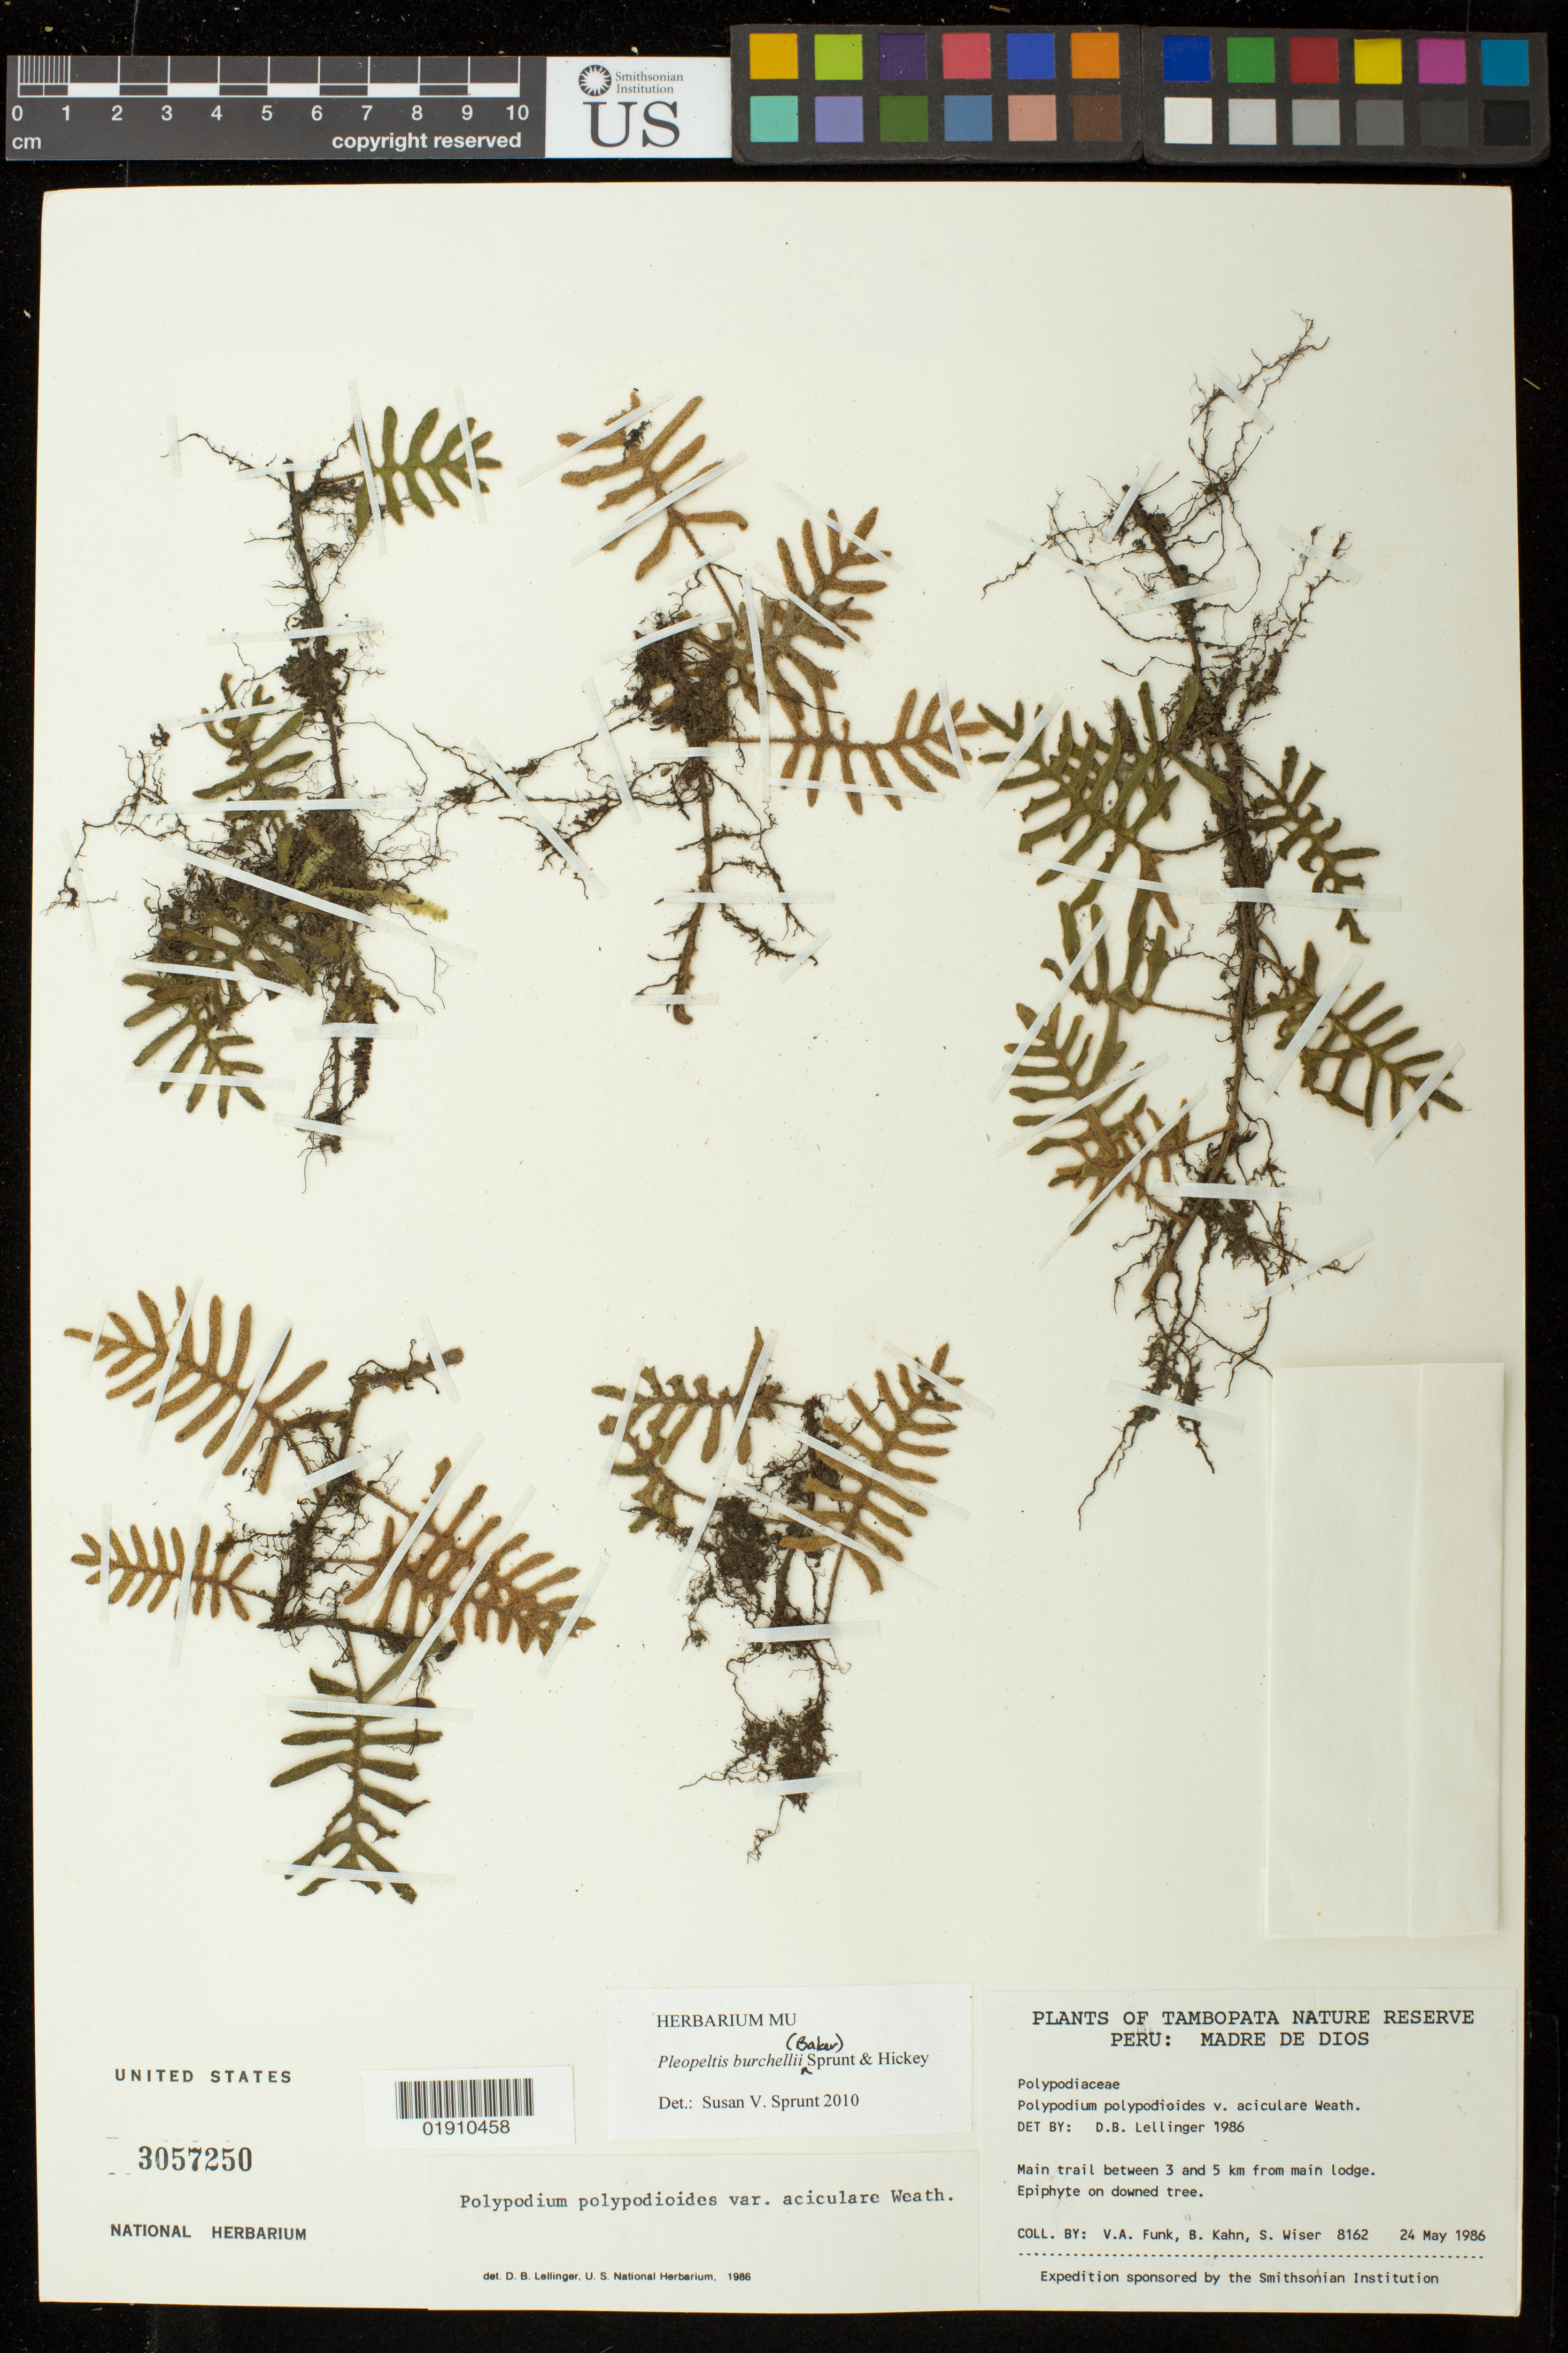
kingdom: Plantae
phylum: Tracheophyta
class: Polypodiopsida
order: Polypodiales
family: Polypodiaceae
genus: Pleopeltis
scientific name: Pleopeltis burchellii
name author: (Baker) Sprunt & Hickey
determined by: Sprunt, S. V.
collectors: V. Funk, B. Kahn & S. Wiser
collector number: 8162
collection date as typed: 24 May 1986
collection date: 1986-05-24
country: Peru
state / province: Madre de Dios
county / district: Tambopata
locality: Tambopata Nature Reserve Peru: Madre de Dios, main trail between 3 and 5 km from main lodge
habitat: on downed tree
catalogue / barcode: US 3057250